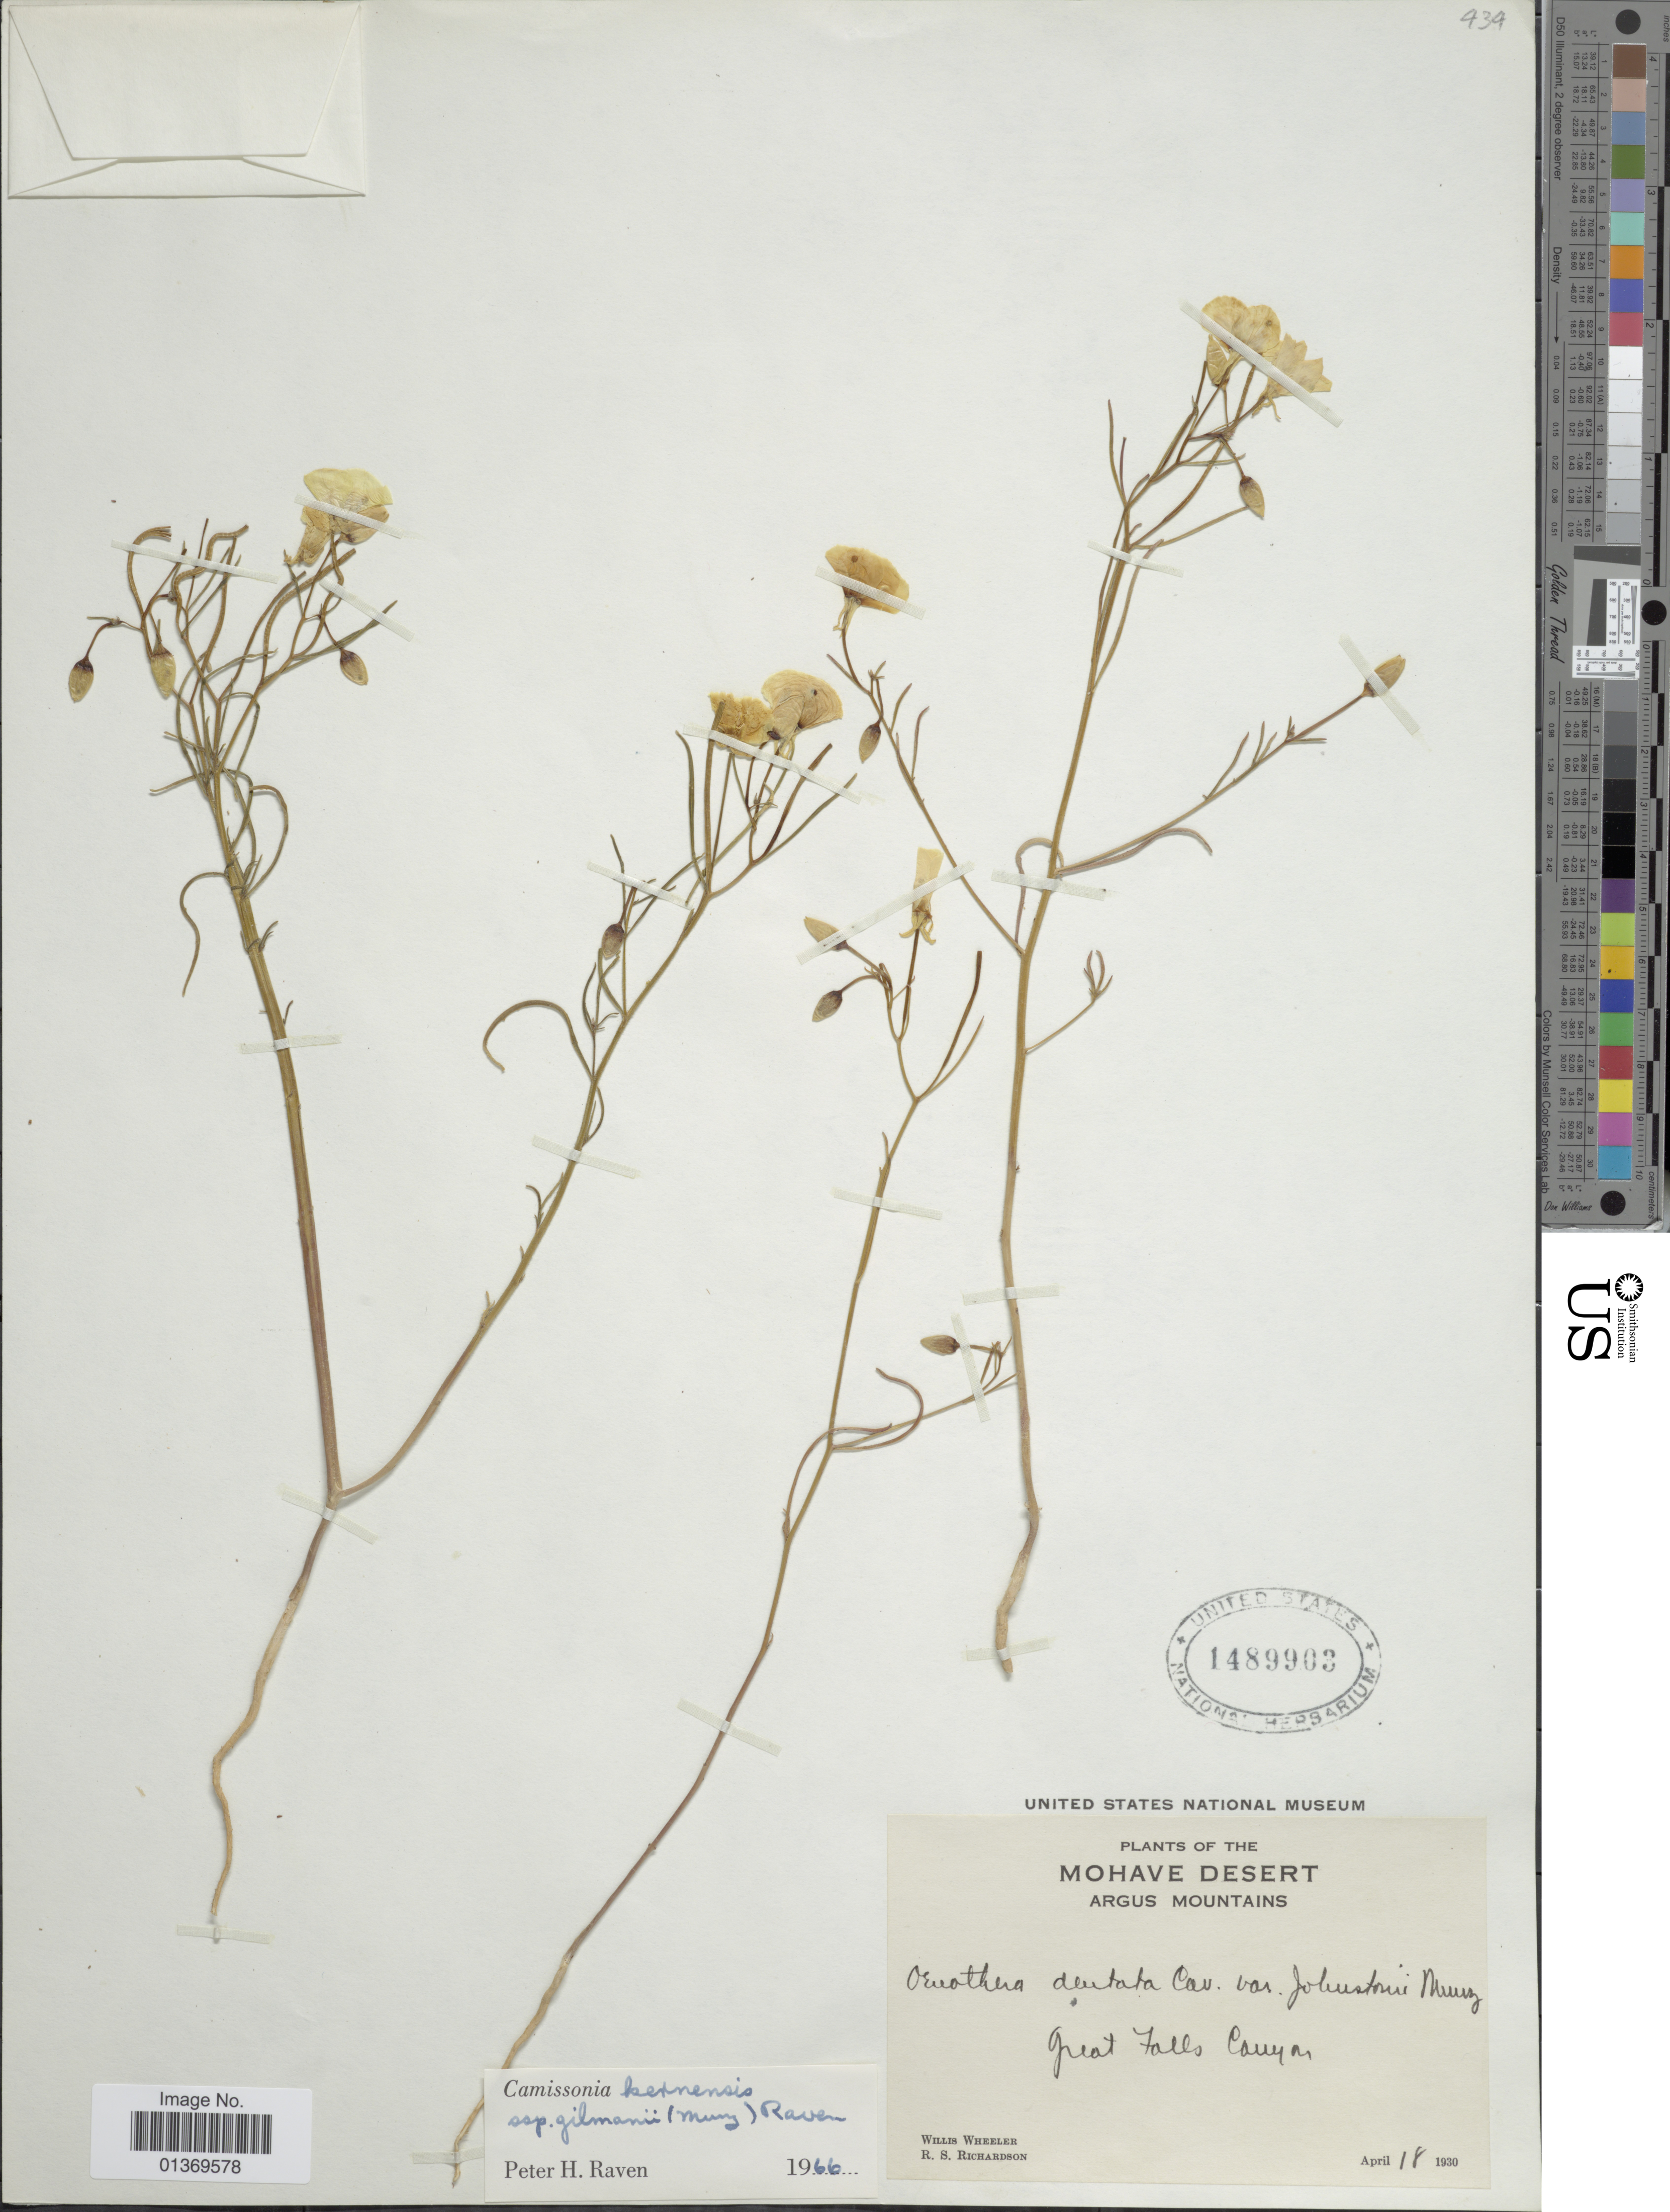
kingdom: Plantae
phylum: Tracheophyta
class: Magnoliopsida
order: Myrtales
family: Onagraceae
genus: Camissonia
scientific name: Camissonia kernensis subsp. gilmanii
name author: (Munz) P.H. Raven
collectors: W. Wheeler & R. Richardson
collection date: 1930-04-18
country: United States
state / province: California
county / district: Kern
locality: Mohave Desert, Argus Mountains, Great Falls Canyon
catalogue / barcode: US 1489903